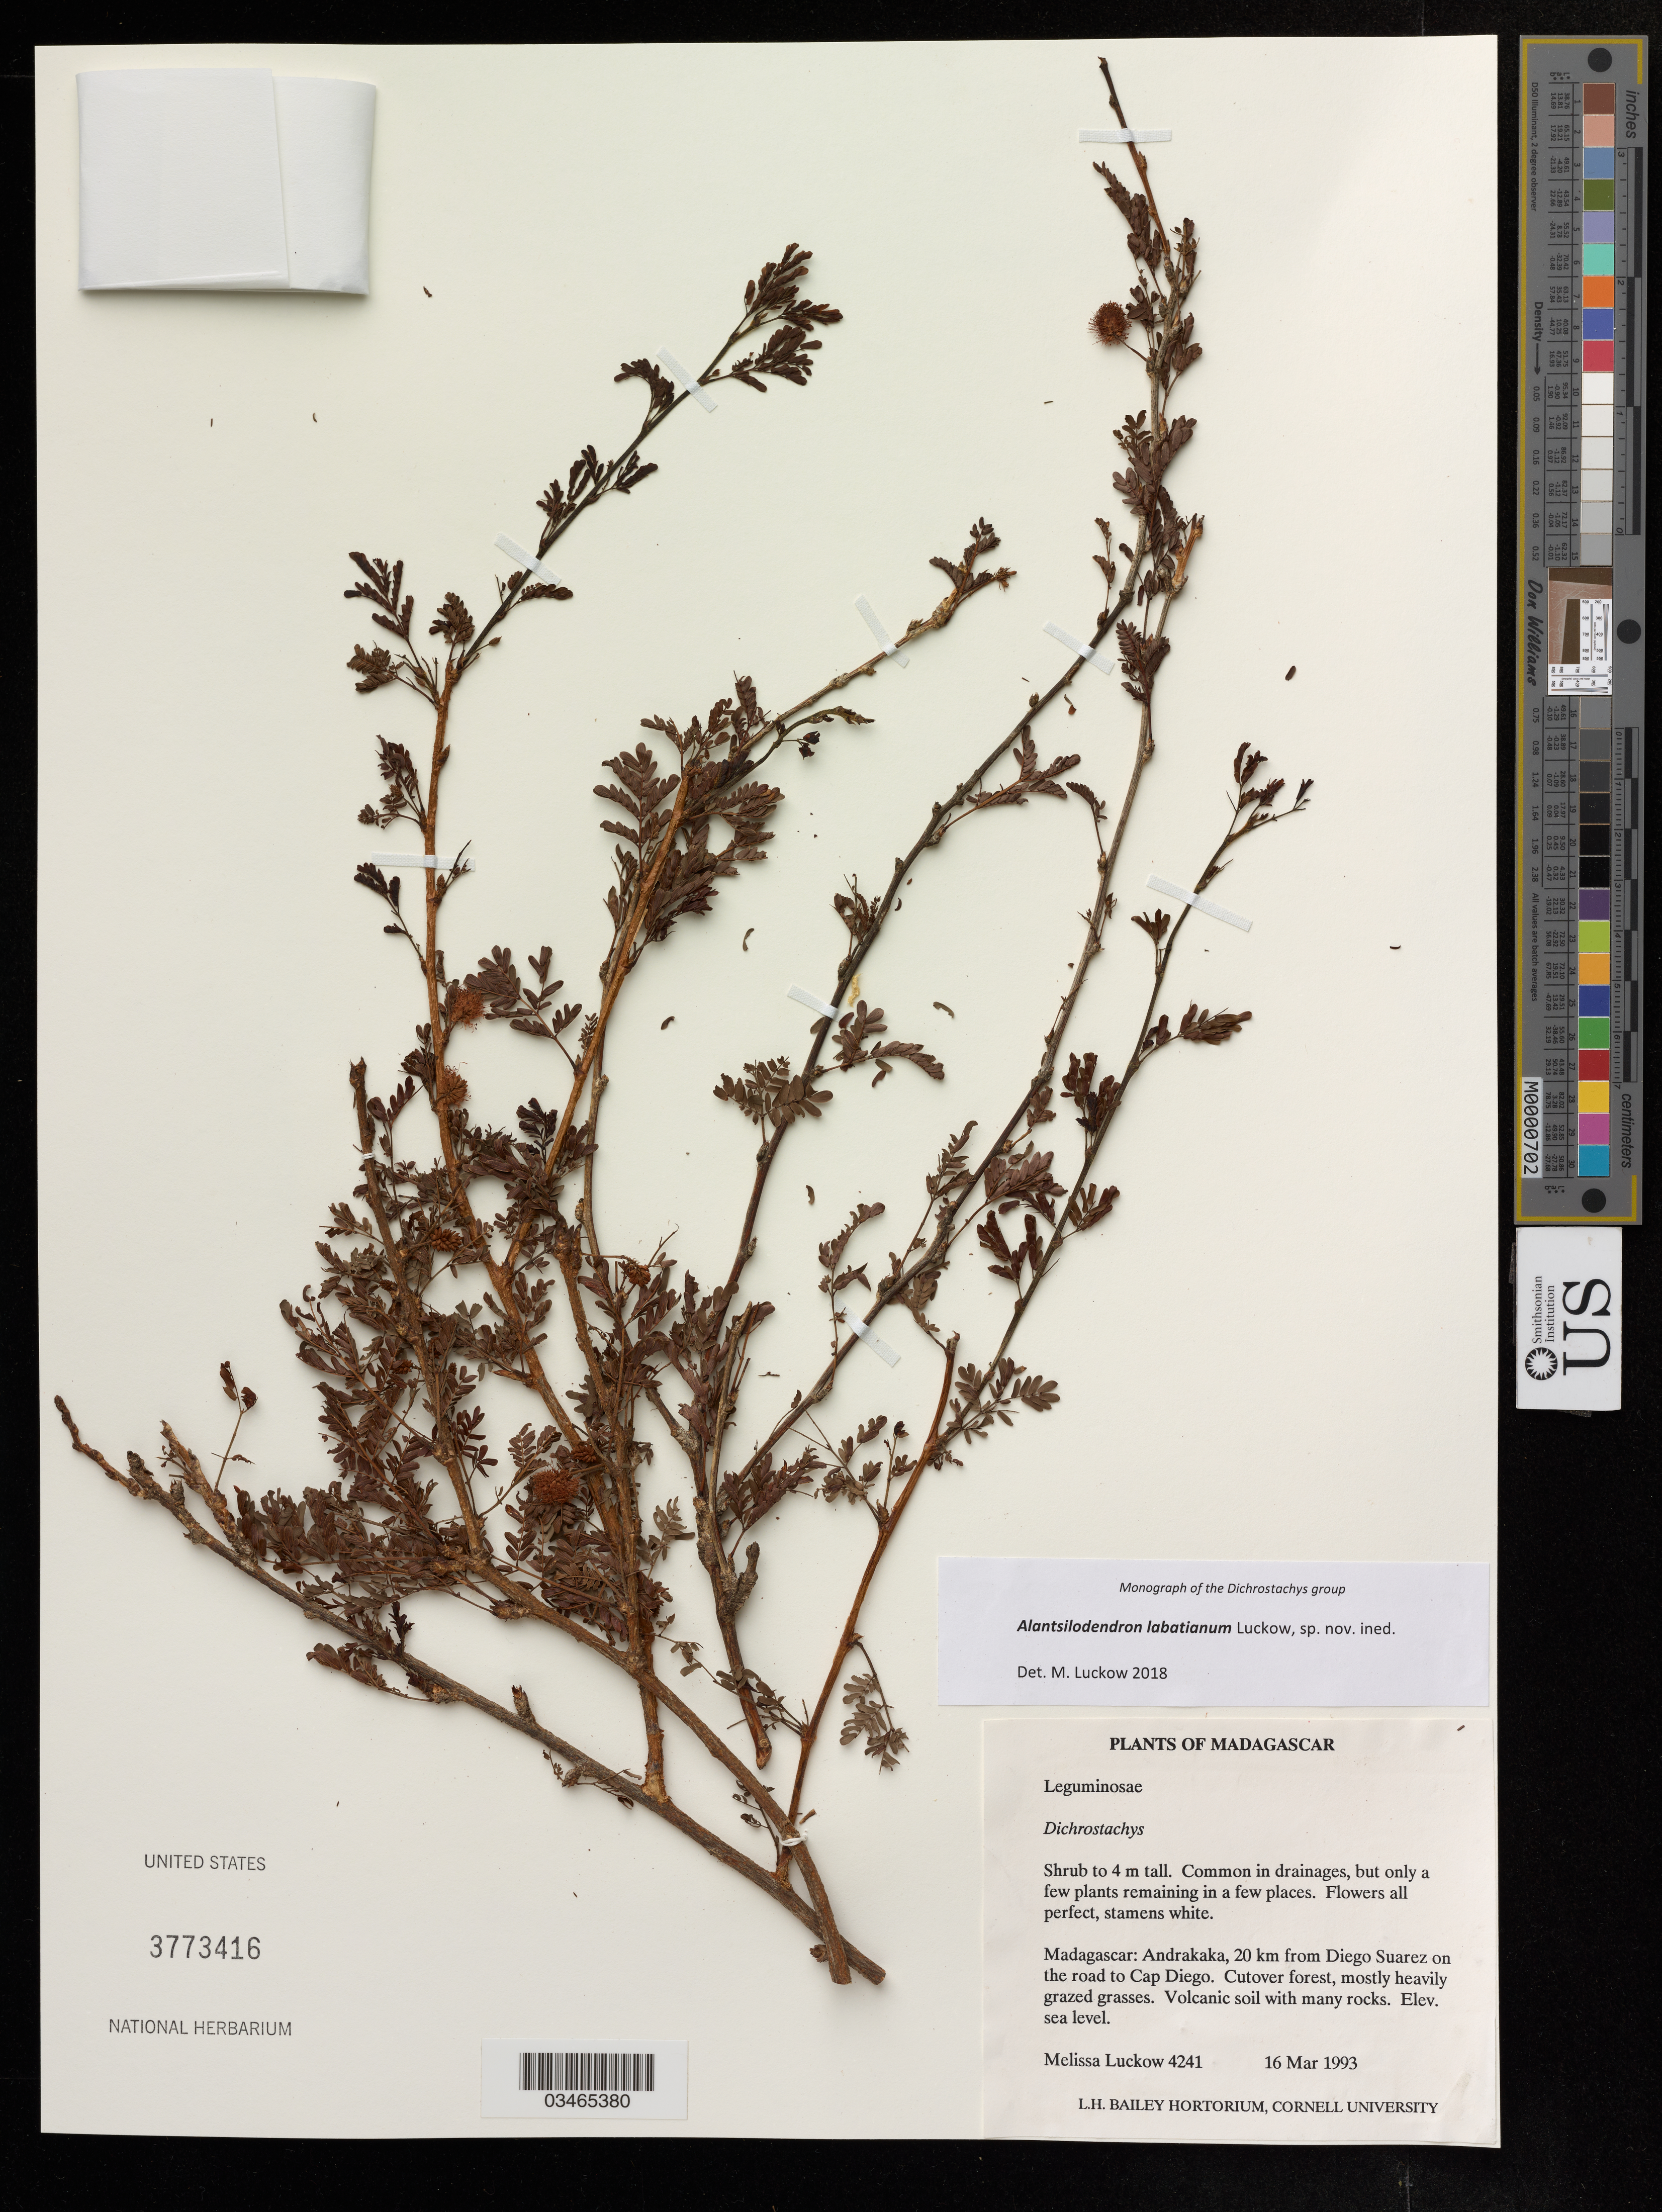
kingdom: Plantae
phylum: Tracheophyta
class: Magnoliopsida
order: Fabales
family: Fabaceae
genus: Alantsilodendron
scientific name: Alantsilodendron labatianum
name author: Luckow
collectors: M. Luckow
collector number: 4241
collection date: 1993-03-16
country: Madagascar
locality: Andrakaka, 20 km from Diego Suarez on the orad to Cap Diego.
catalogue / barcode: US 3773416